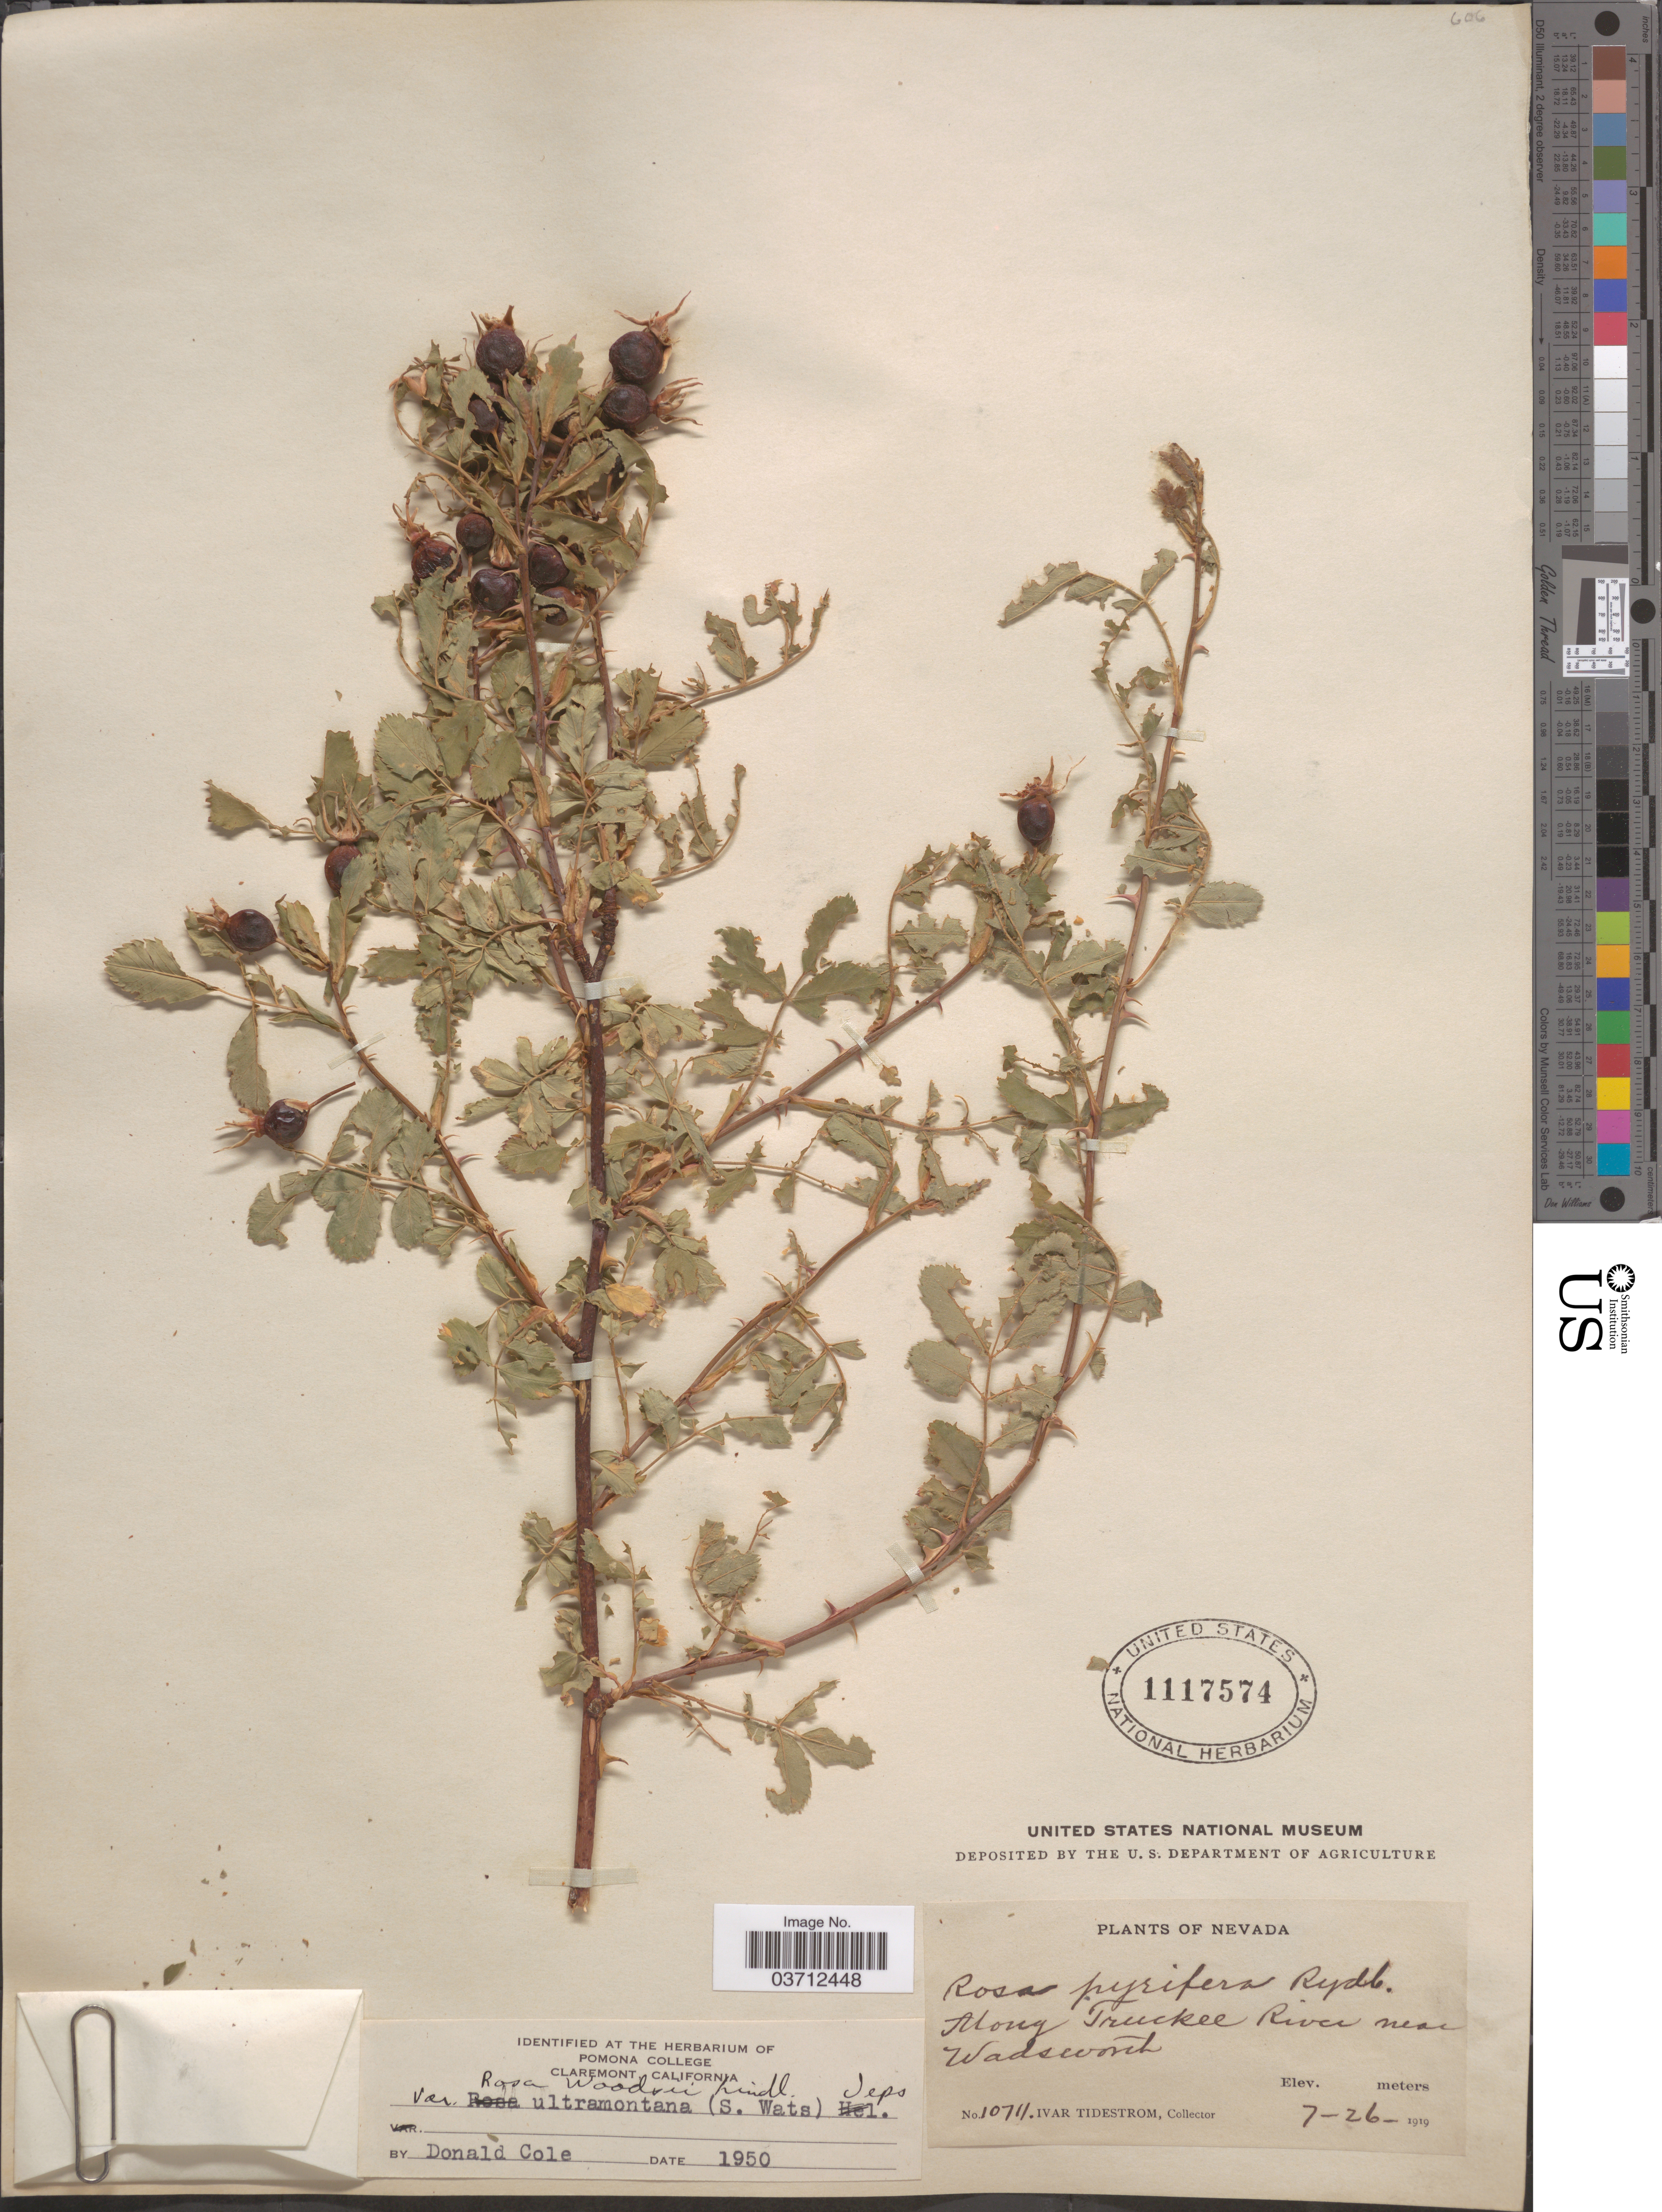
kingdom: Plantae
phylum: Tracheophyta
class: Magnoliopsida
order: Rosales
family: Rosaceae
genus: Rosa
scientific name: Rosa woodsii var. ultramontana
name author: Lindl.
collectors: I. F. Tidestrom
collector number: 10711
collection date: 1919-07-26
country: United States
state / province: Nevada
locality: Along Truckee River near Wadsworth.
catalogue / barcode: US 1117574